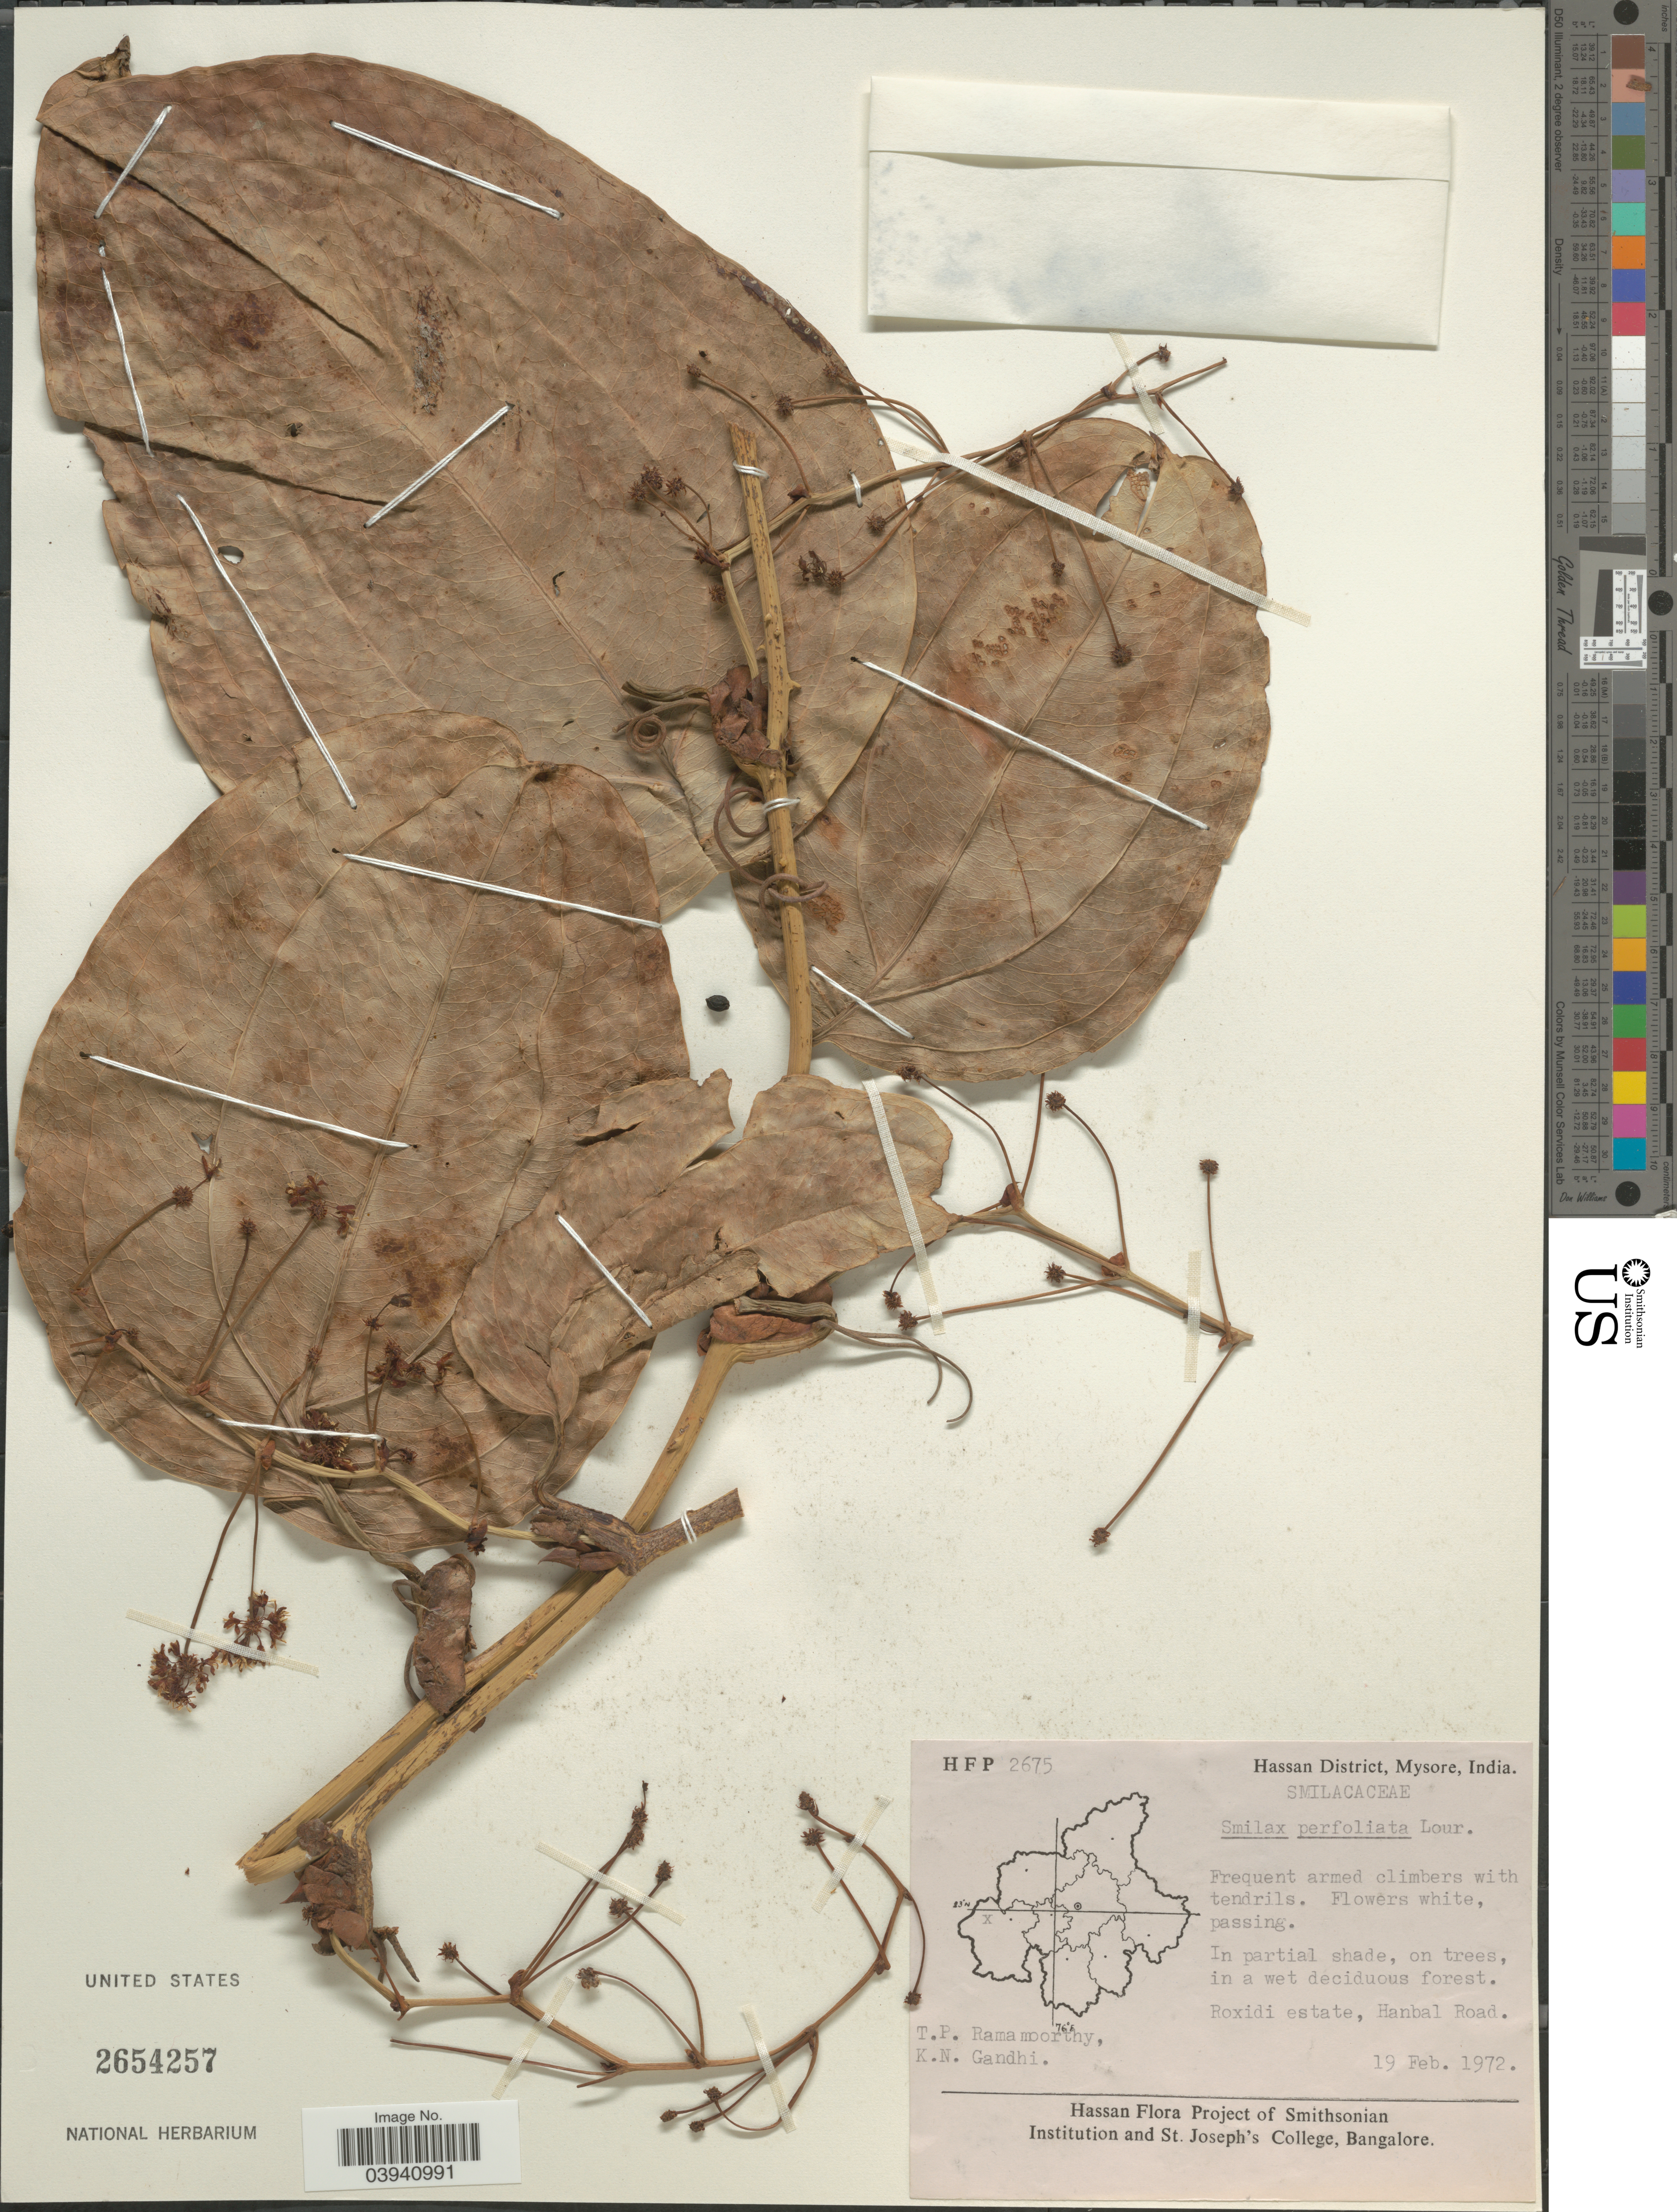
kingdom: Plantae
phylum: Tracheophyta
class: Liliopsida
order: Liliales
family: Smilacaceae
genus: Smilax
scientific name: Smilax perfoliata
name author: Lour.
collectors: T. P. Ramamoorthy & K. N. Gandhi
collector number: HFP2675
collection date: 1972-02-19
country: India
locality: Hassan District, Mysore. Roxidi estate, Hanbal Road.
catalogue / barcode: US 2654257